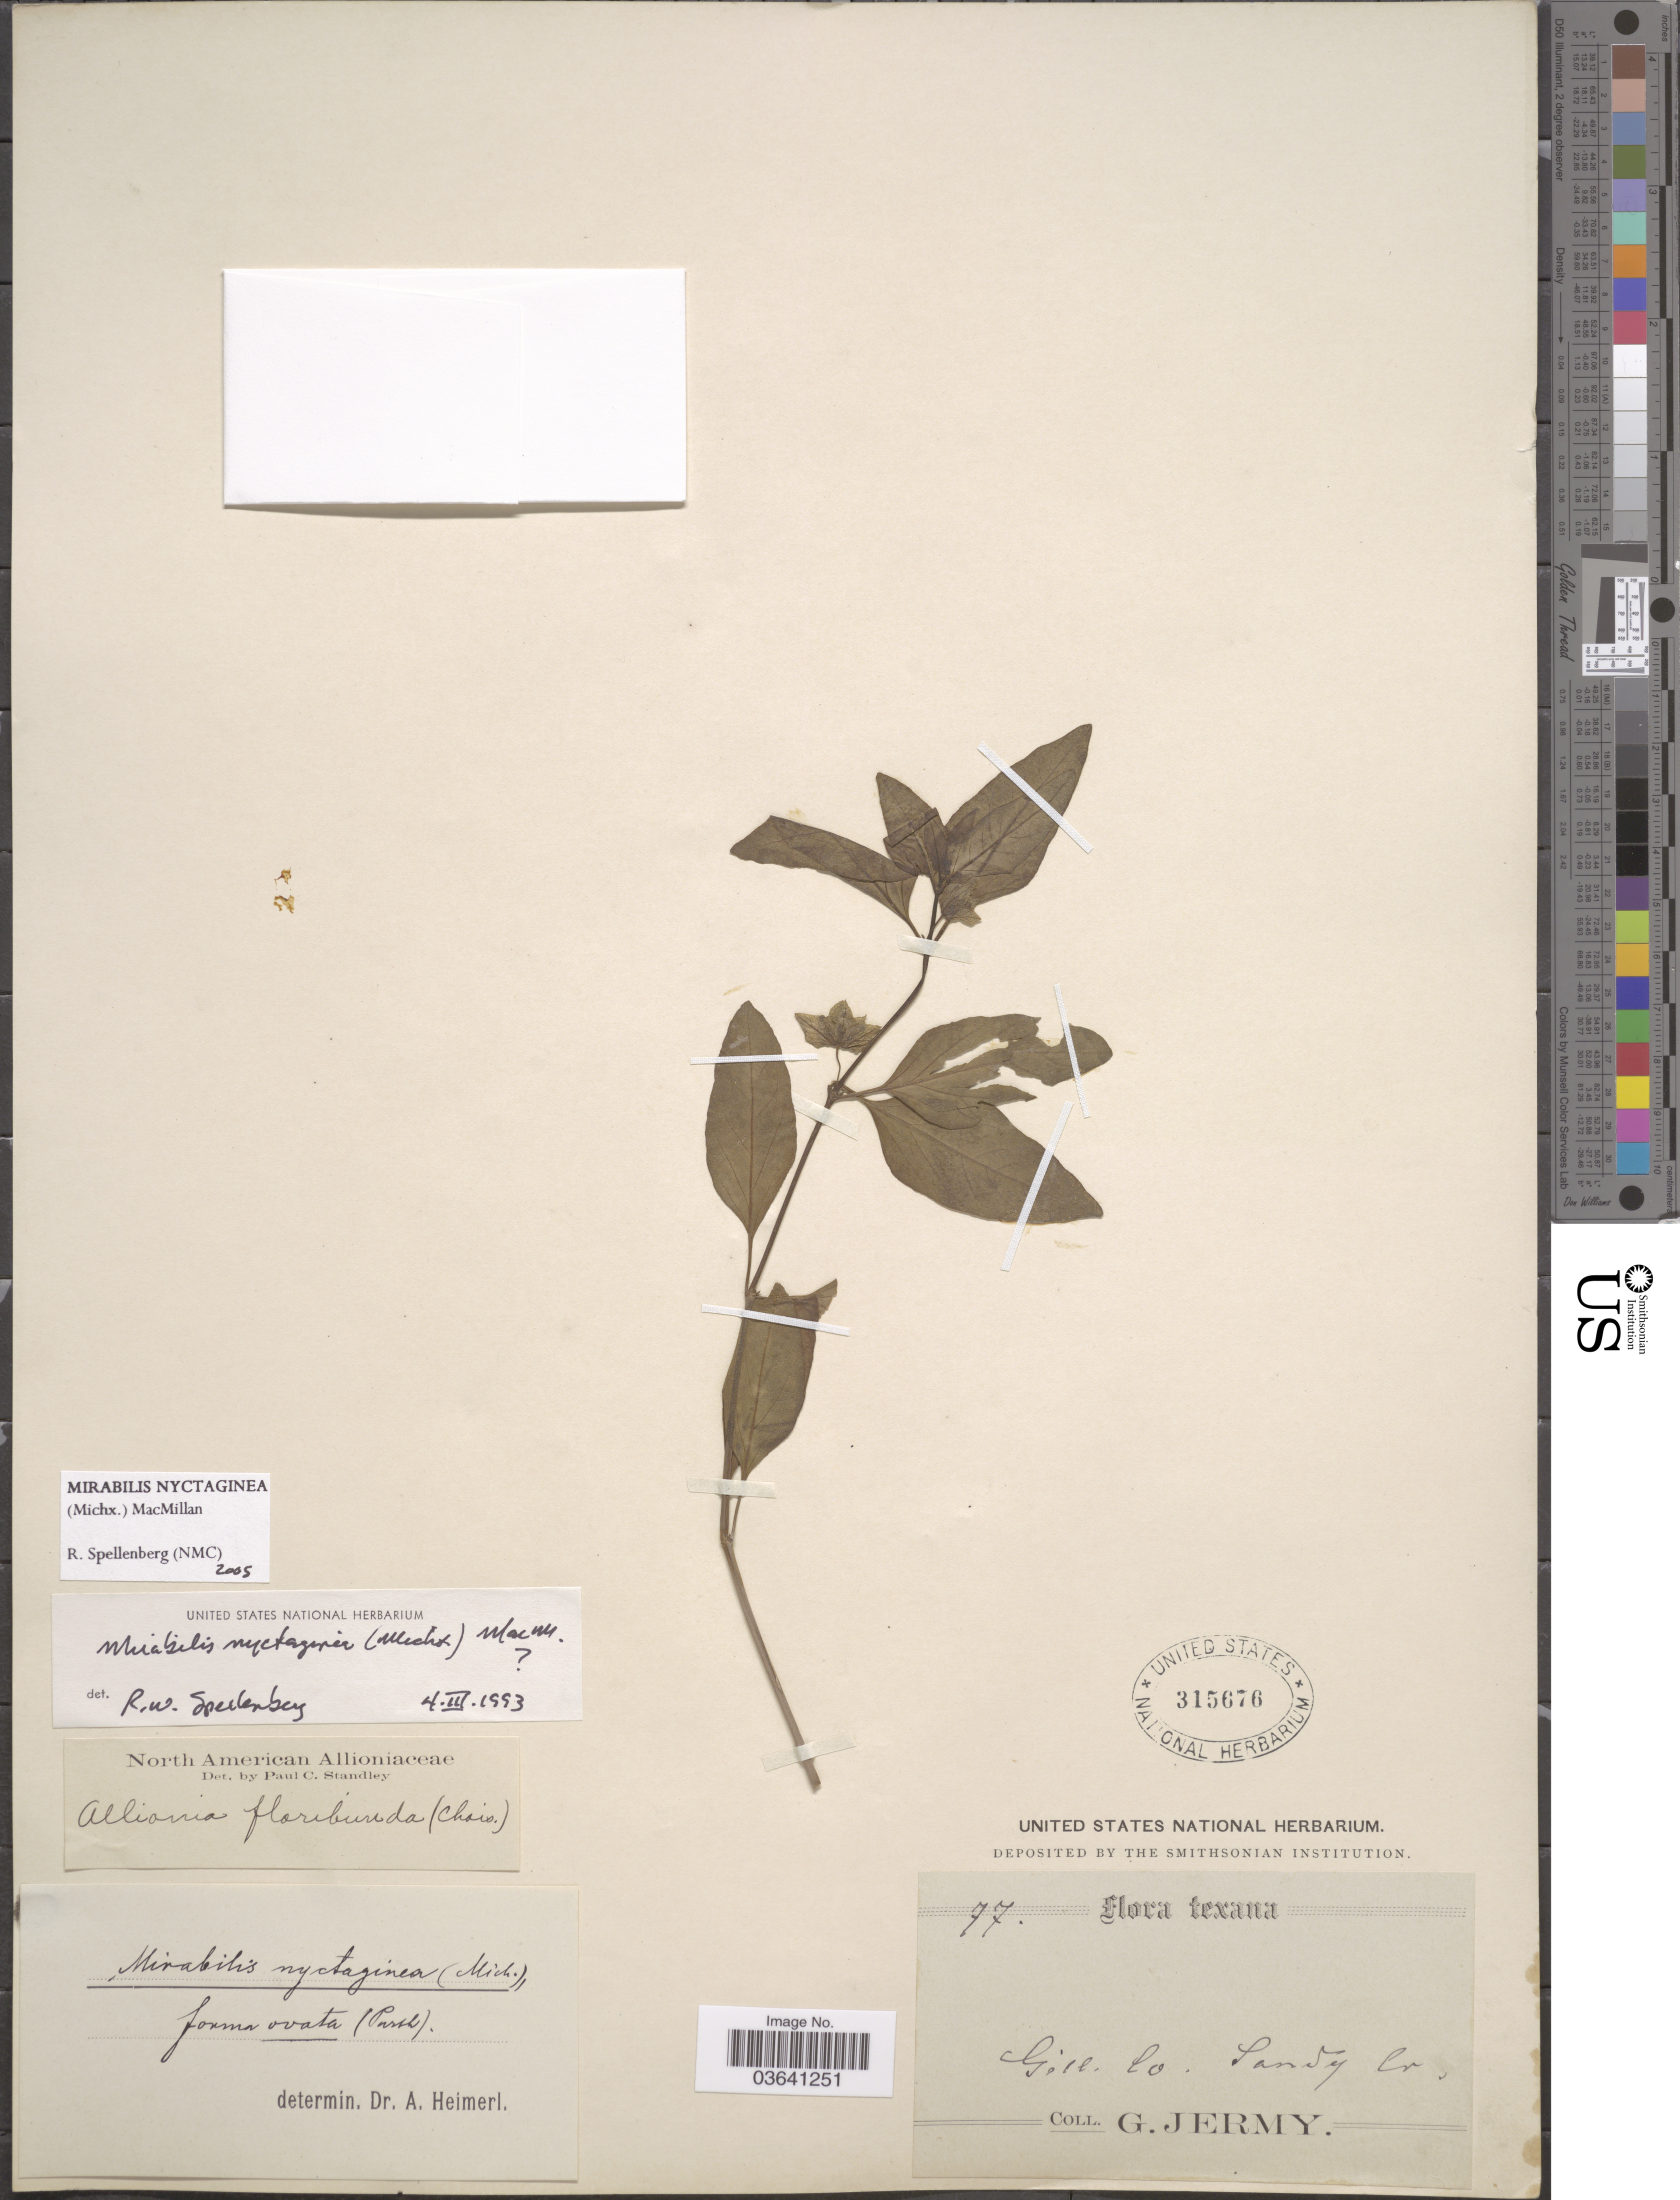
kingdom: Plantae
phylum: Tracheophyta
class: Magnoliopsida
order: Caryophyllales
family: Nyctaginaceae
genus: Mirabilis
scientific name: Mirabilis nyctaginea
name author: (Michx.) MacMill.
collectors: G. Jermy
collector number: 77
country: United States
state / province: Texas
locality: Gill. Co. Sandy Cr.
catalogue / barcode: US 315676